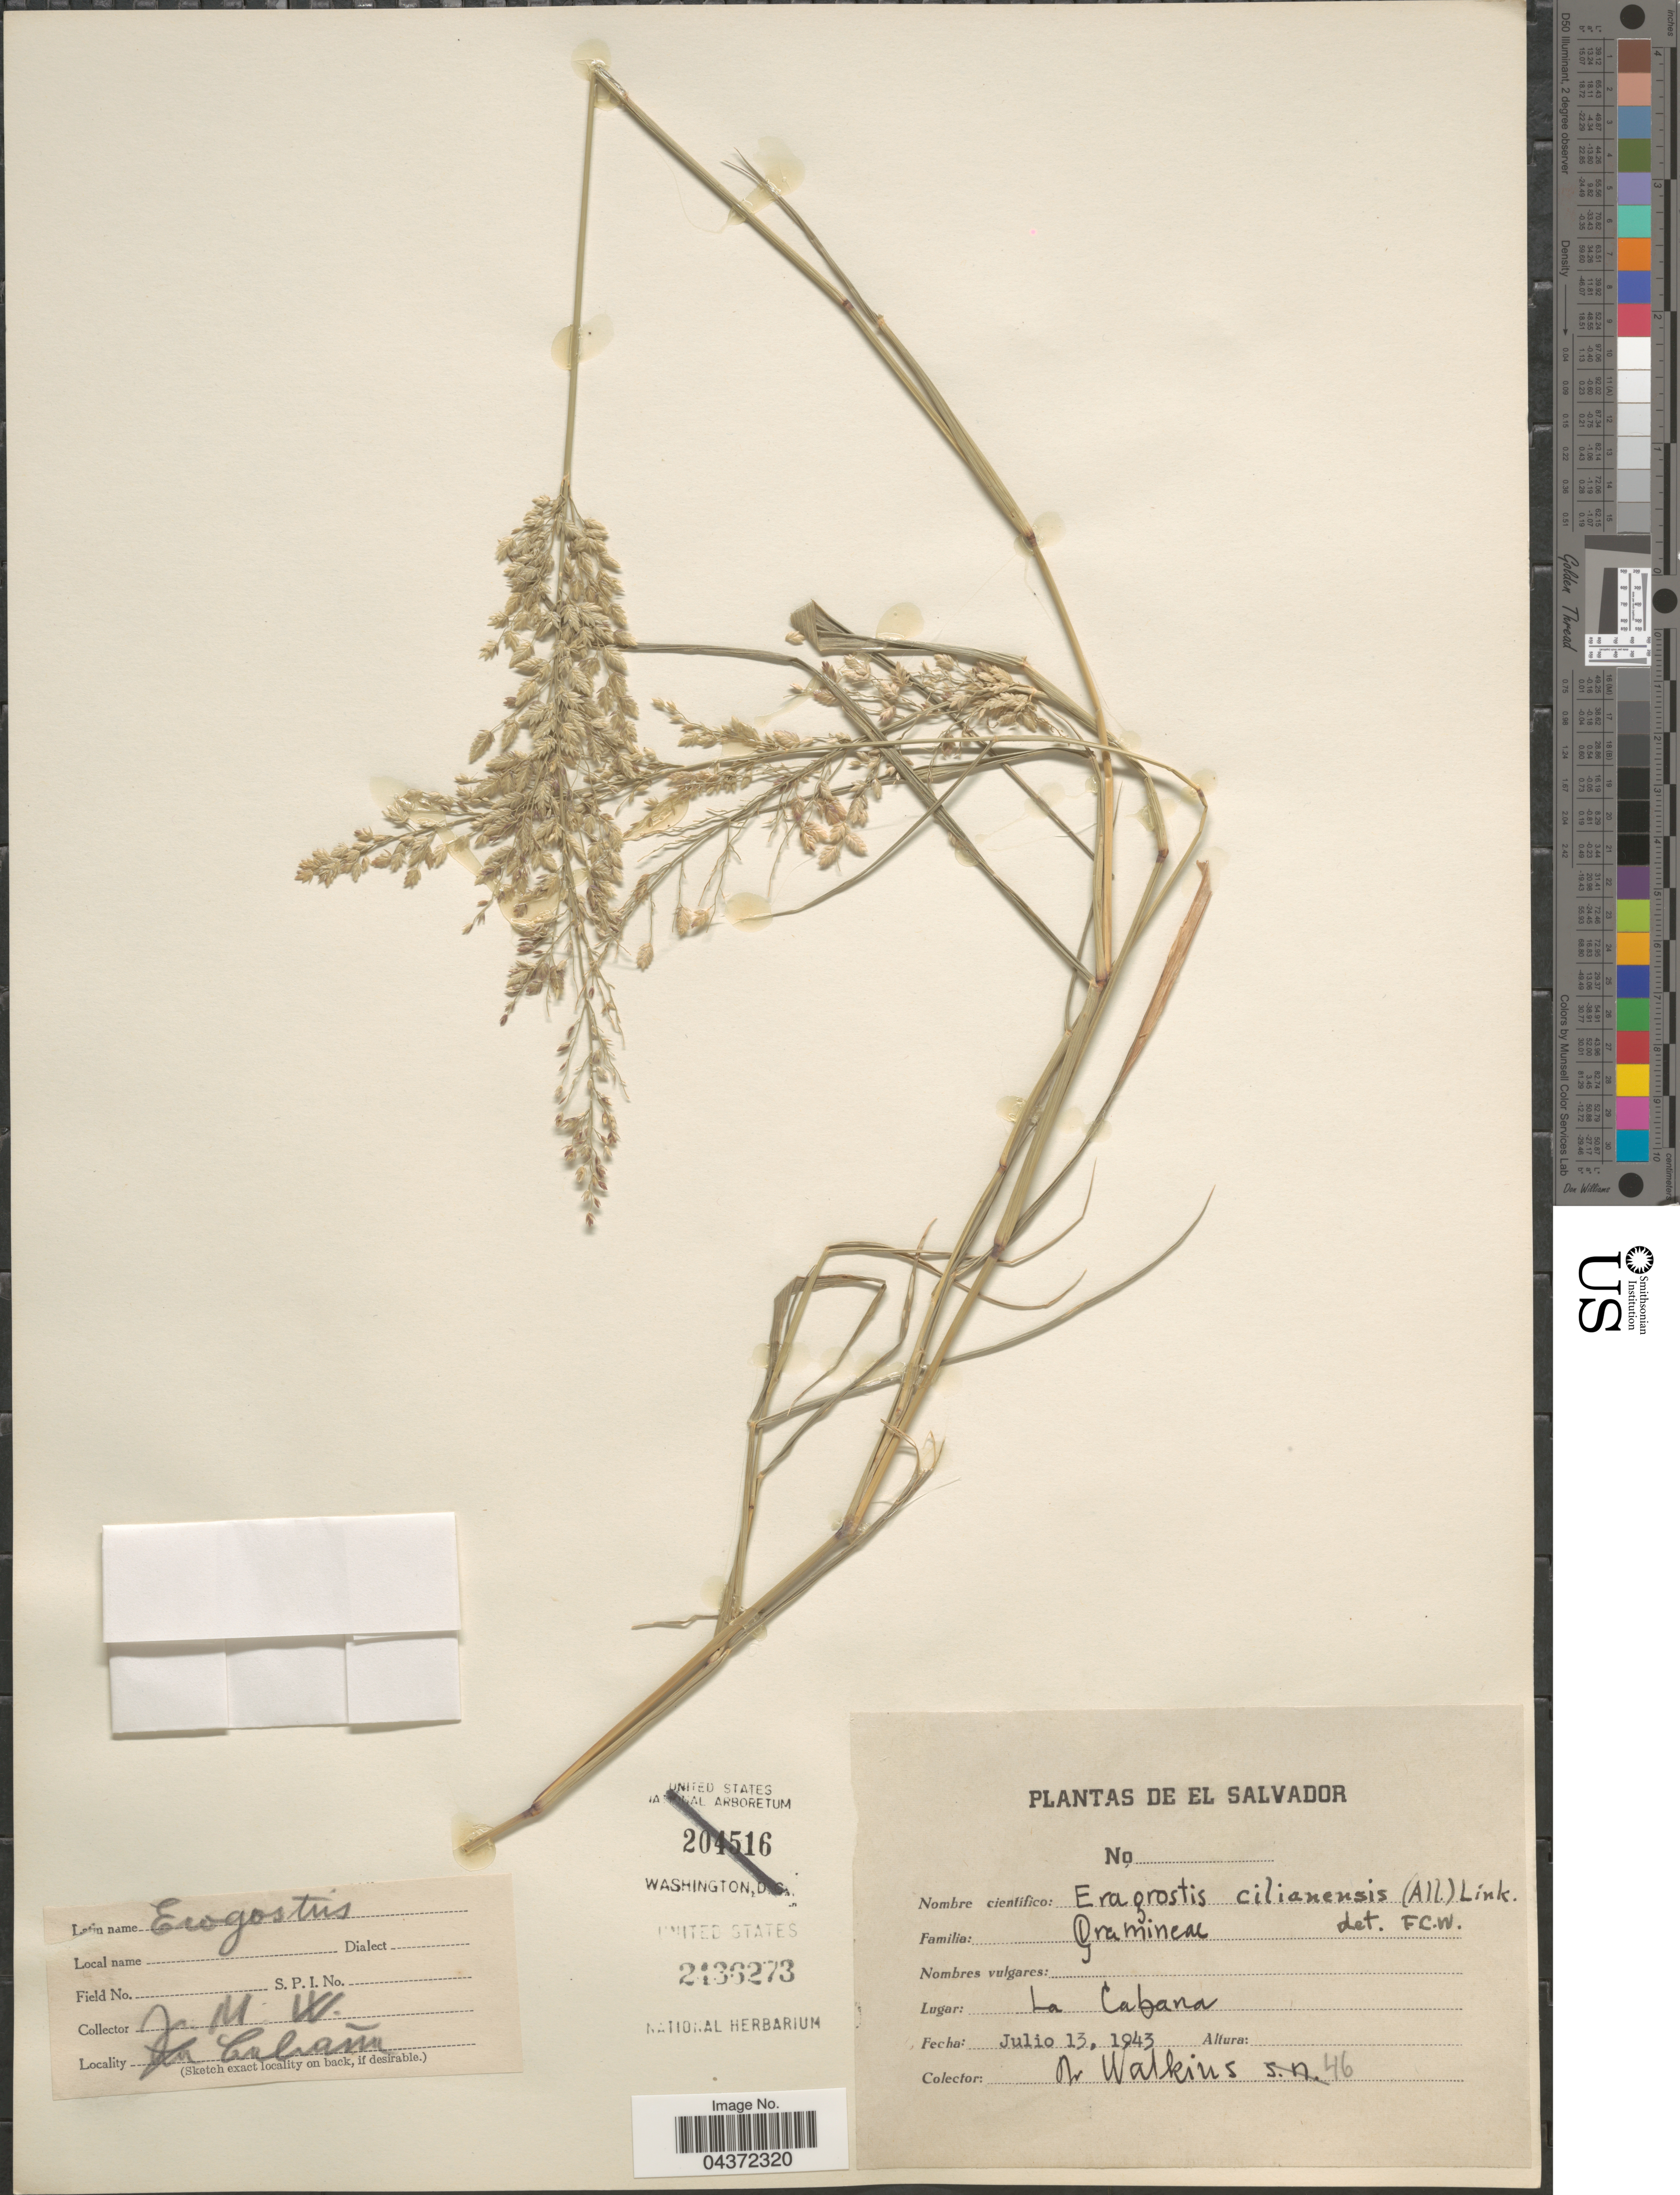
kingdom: Plantae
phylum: Tracheophyta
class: Liliopsida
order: Poales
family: Poaceae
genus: Eragrostis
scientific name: Eragrostis cilianensis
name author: (Bellardi) Vignolo ex Janch.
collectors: J. Watkins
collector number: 46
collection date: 1943-07-13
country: El Salvador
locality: La Cabana.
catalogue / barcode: US 2436273